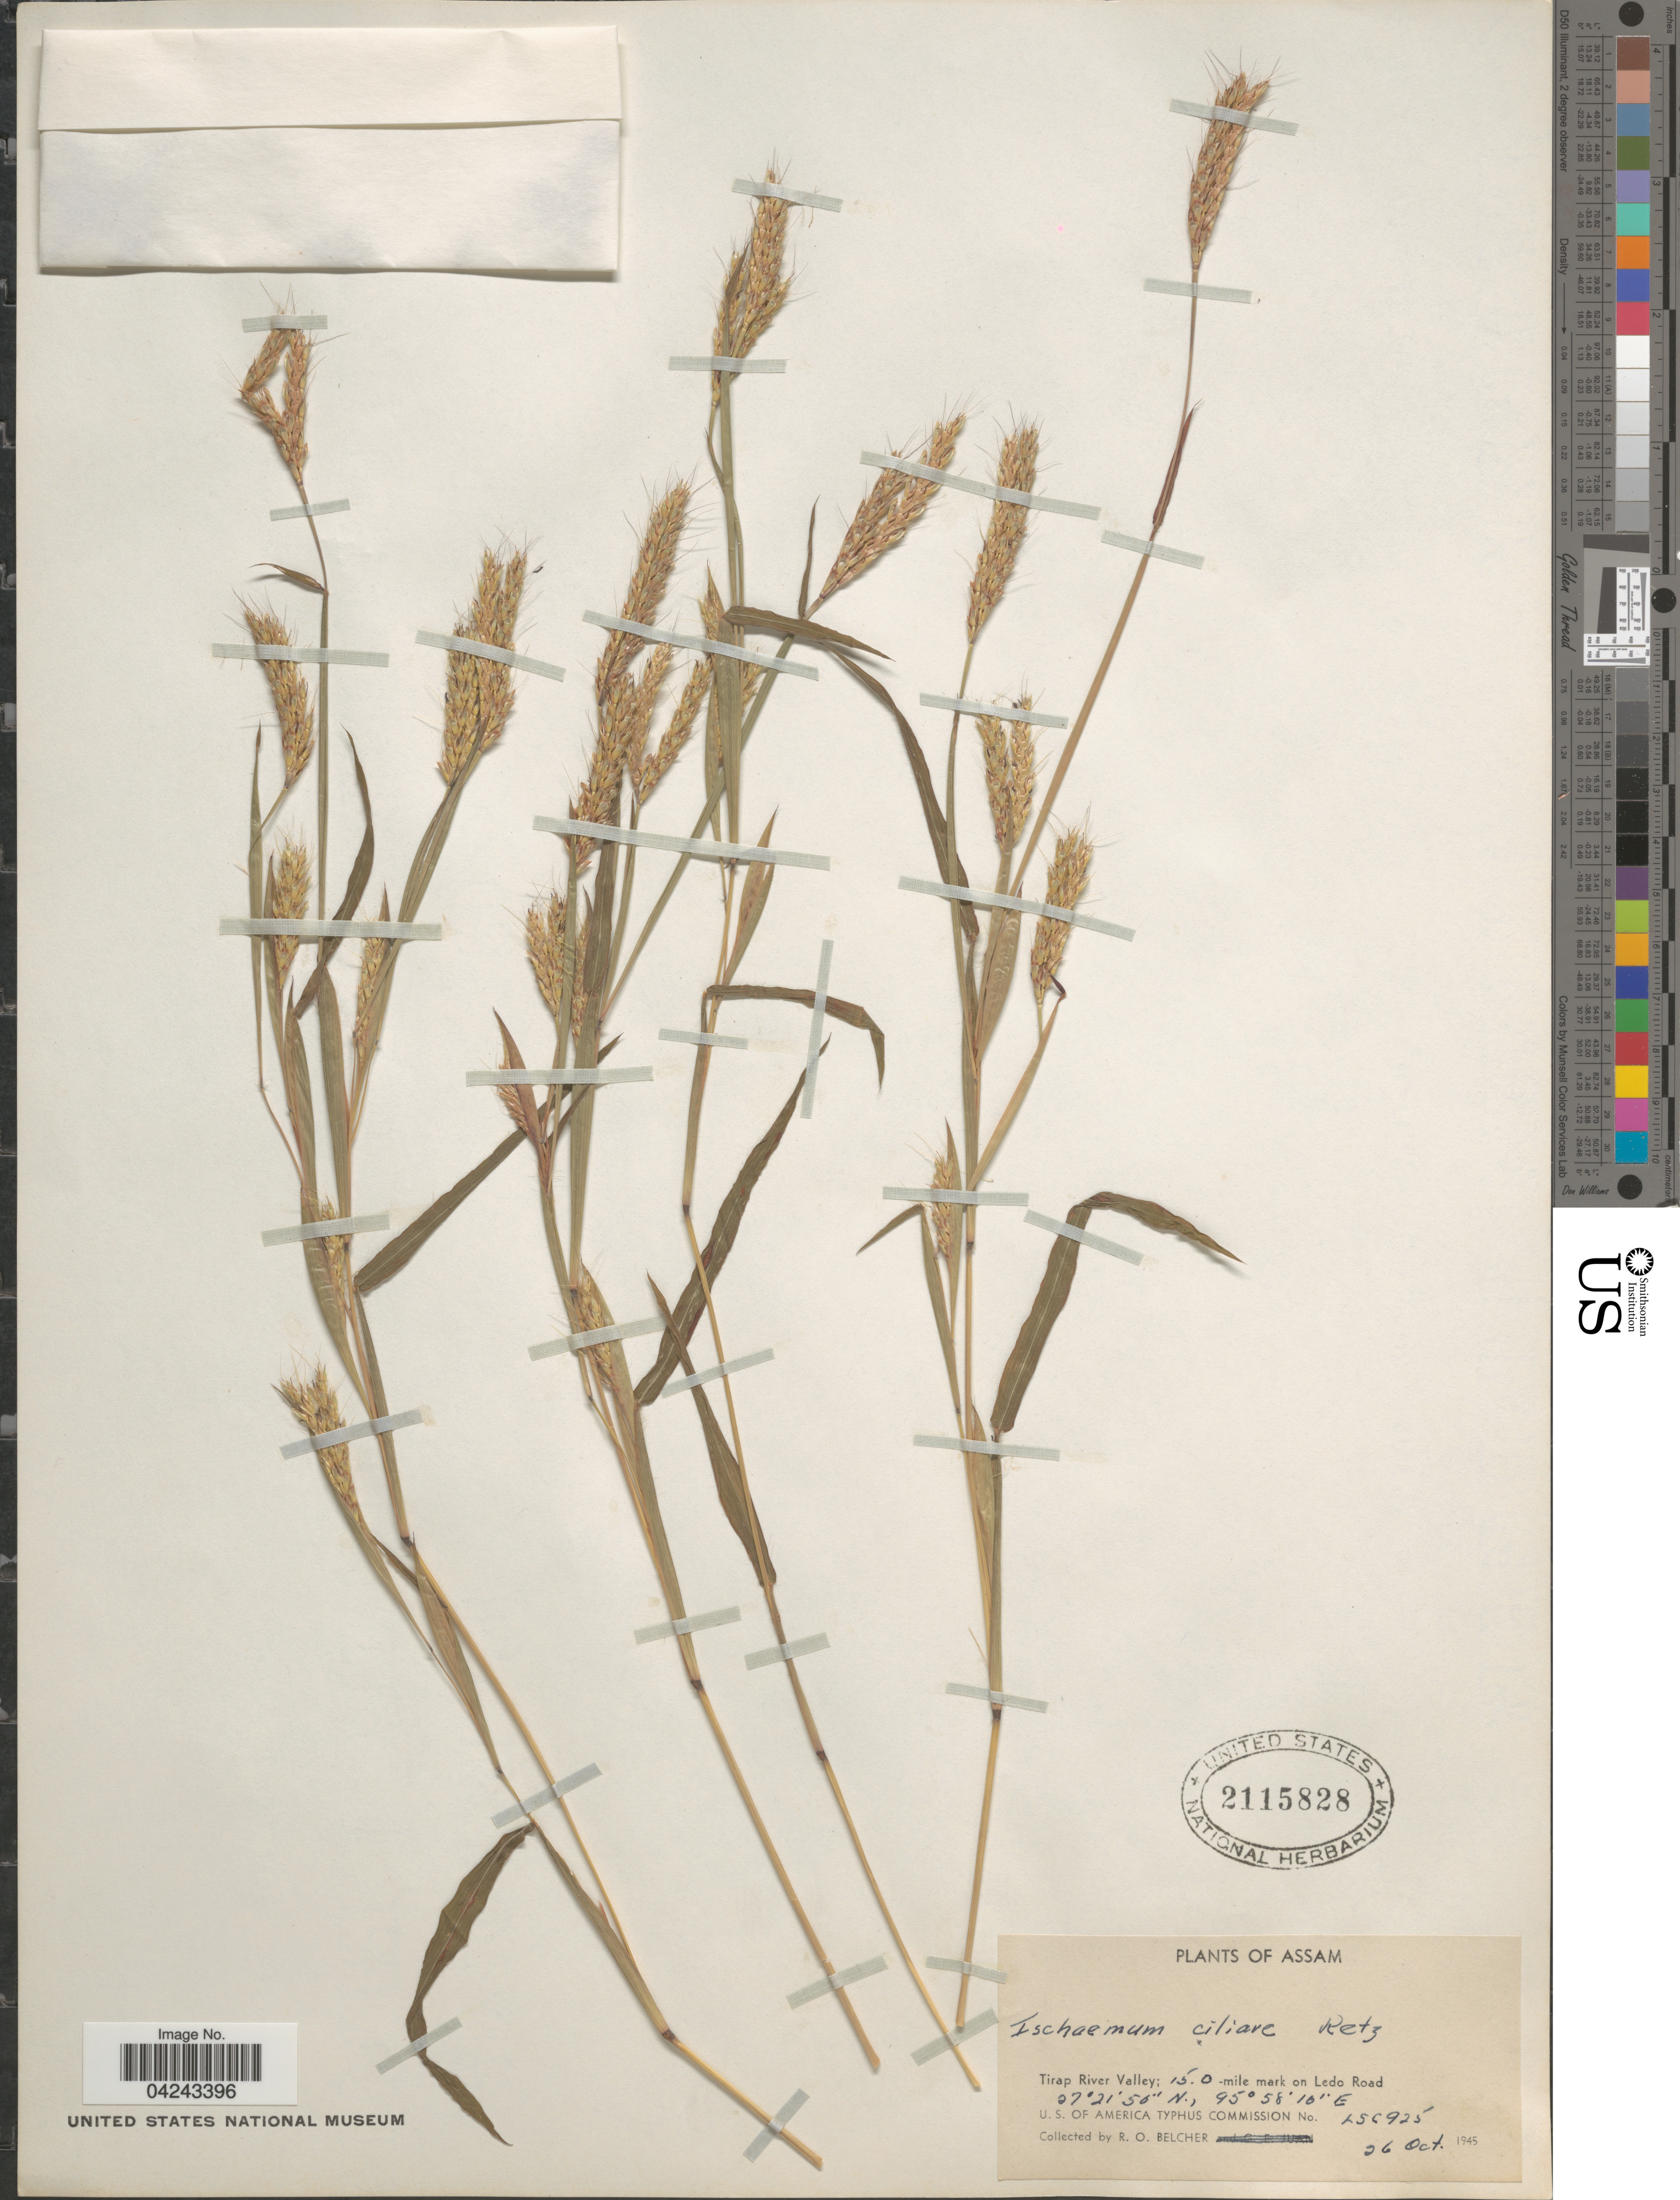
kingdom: Plantae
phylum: Tracheophyta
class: Liliopsida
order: Poales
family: Poaceae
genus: Ischaemum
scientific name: Ischaemum ciliare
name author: Retz.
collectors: R. Belcher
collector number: L5C925*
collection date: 1945-10-26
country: India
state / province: Assam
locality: Tirap River Valley; 15.0-mile mark on Ledo Road.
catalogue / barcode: US 2115828